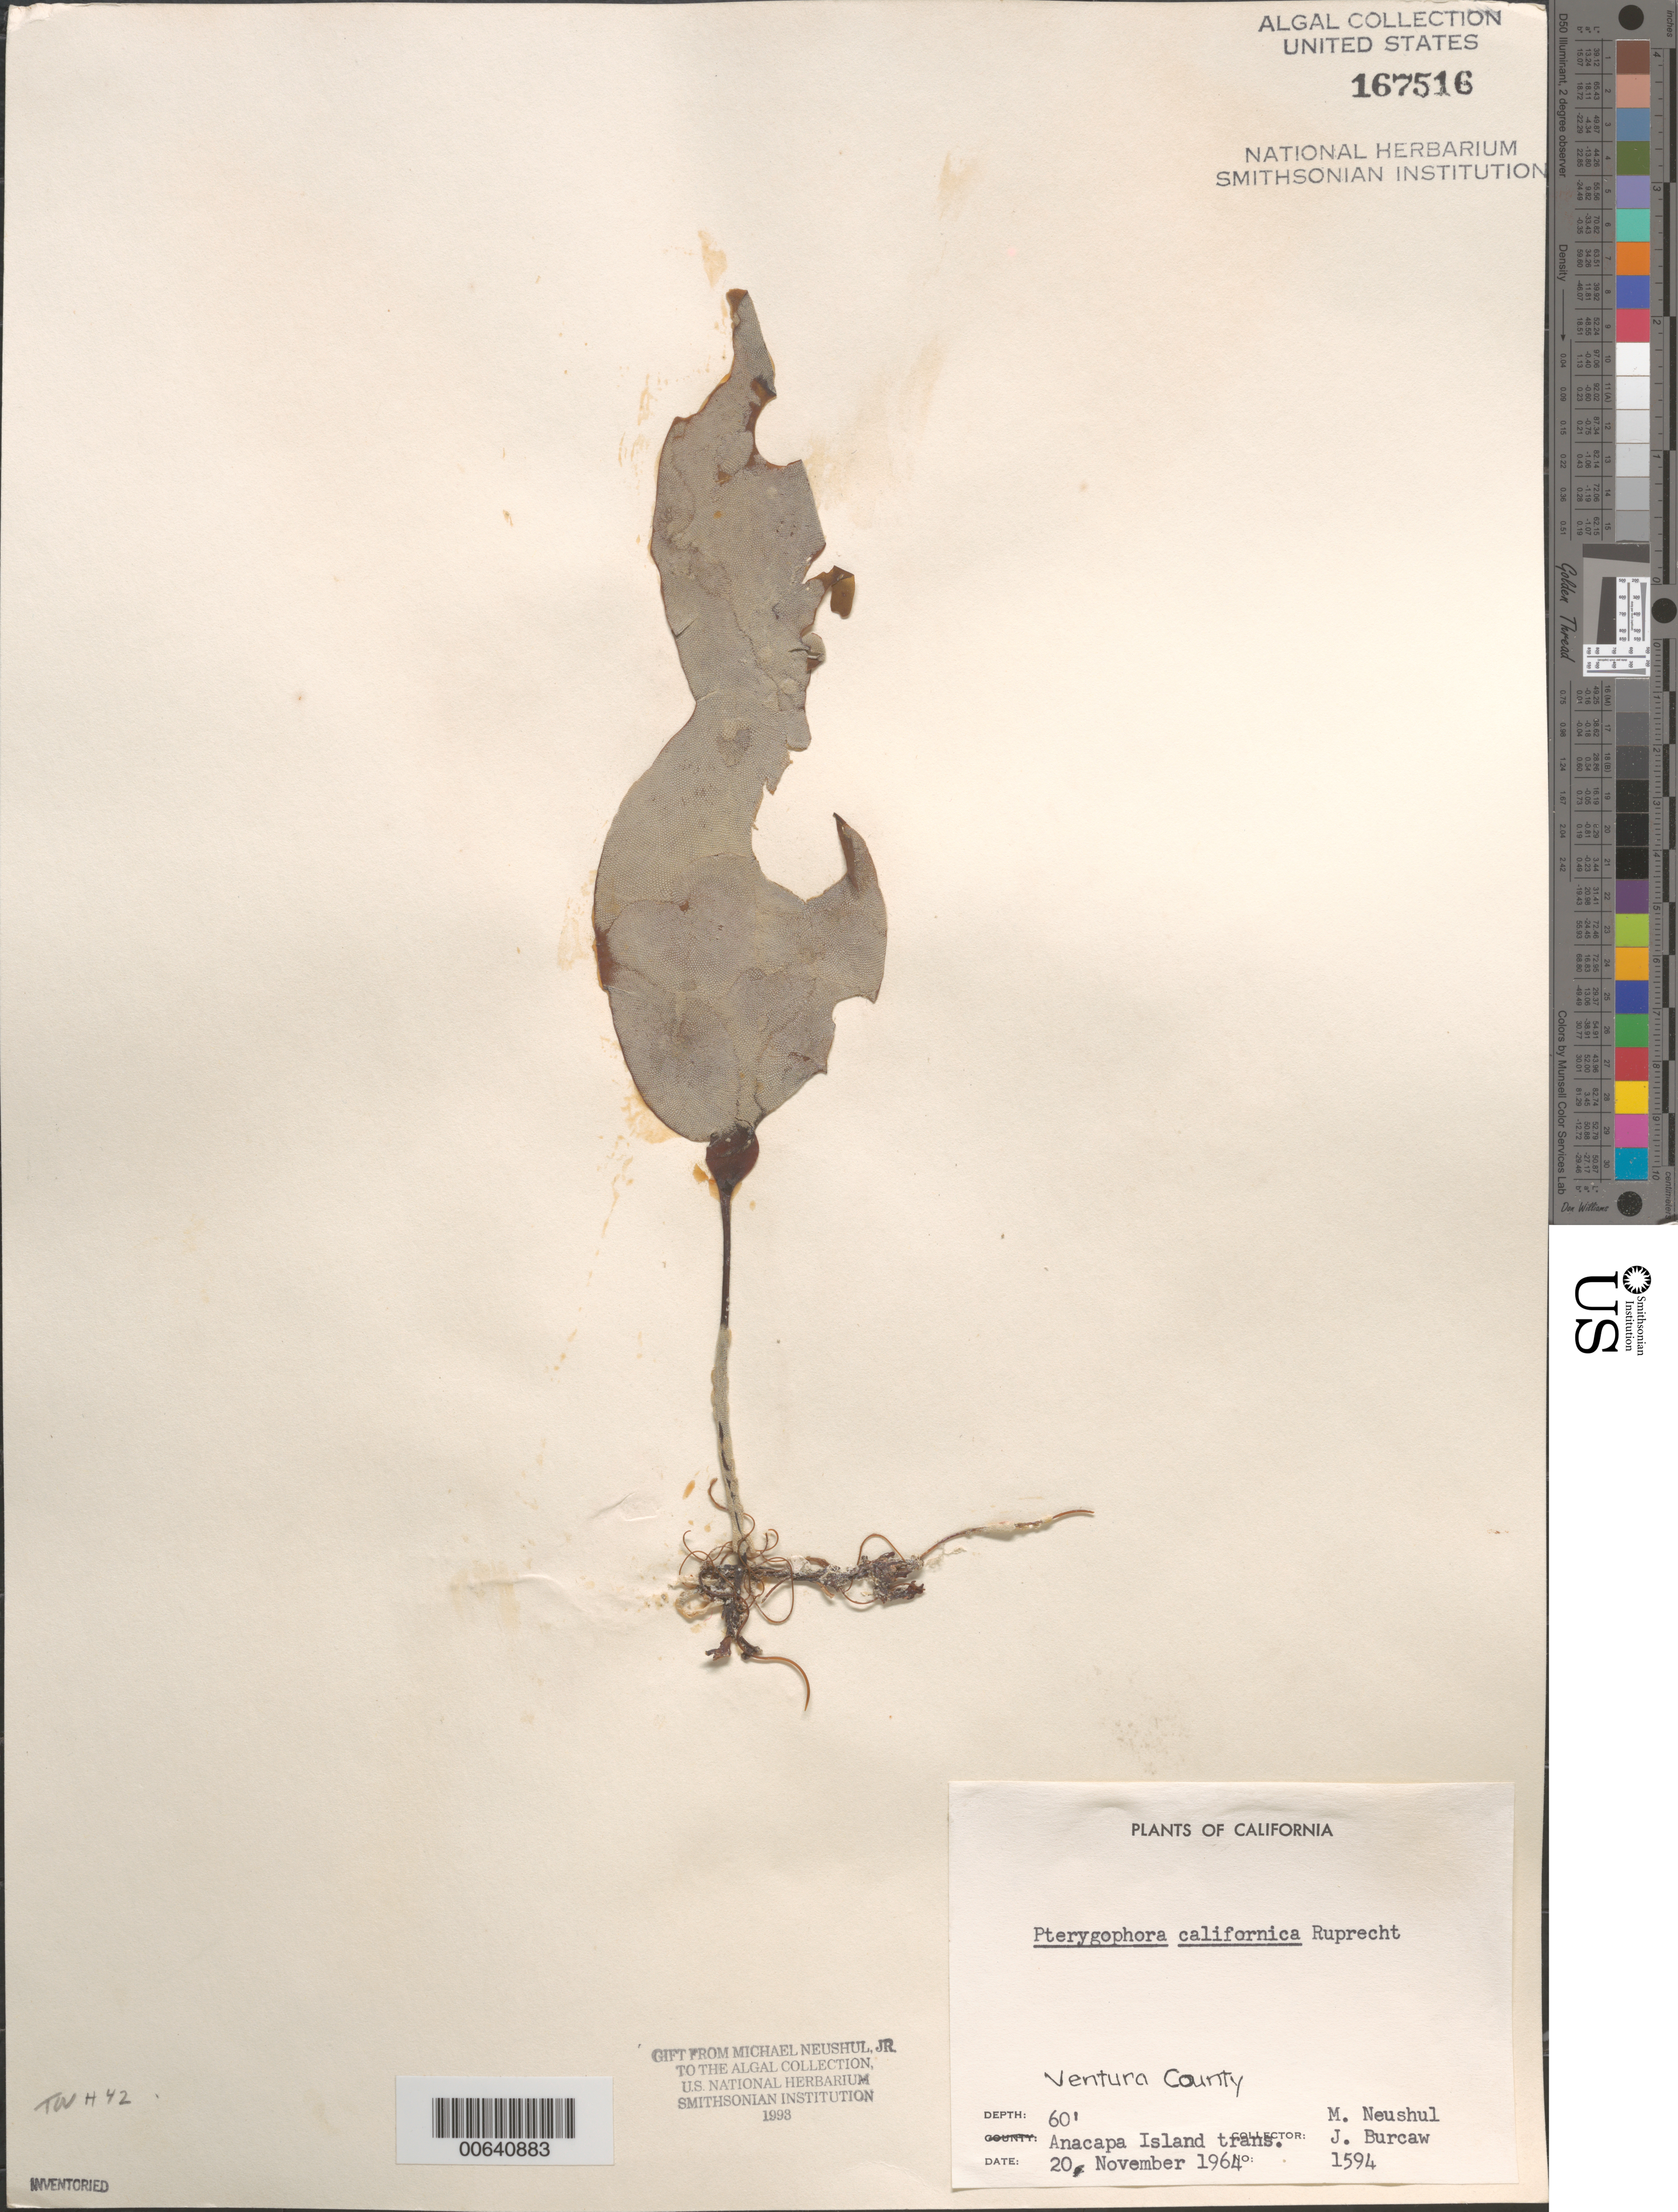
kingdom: Chromista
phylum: Ochrophyta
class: Phaeophyceae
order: Laminariales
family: Alariaceae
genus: Pterygophora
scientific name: Pterygophora californica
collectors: M. Neushul & J. Burcaw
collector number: Neushul 1594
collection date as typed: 20 Nov 1964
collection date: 1964-11-20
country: United States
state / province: California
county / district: Ventura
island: Anacapa Island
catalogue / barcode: US 167516